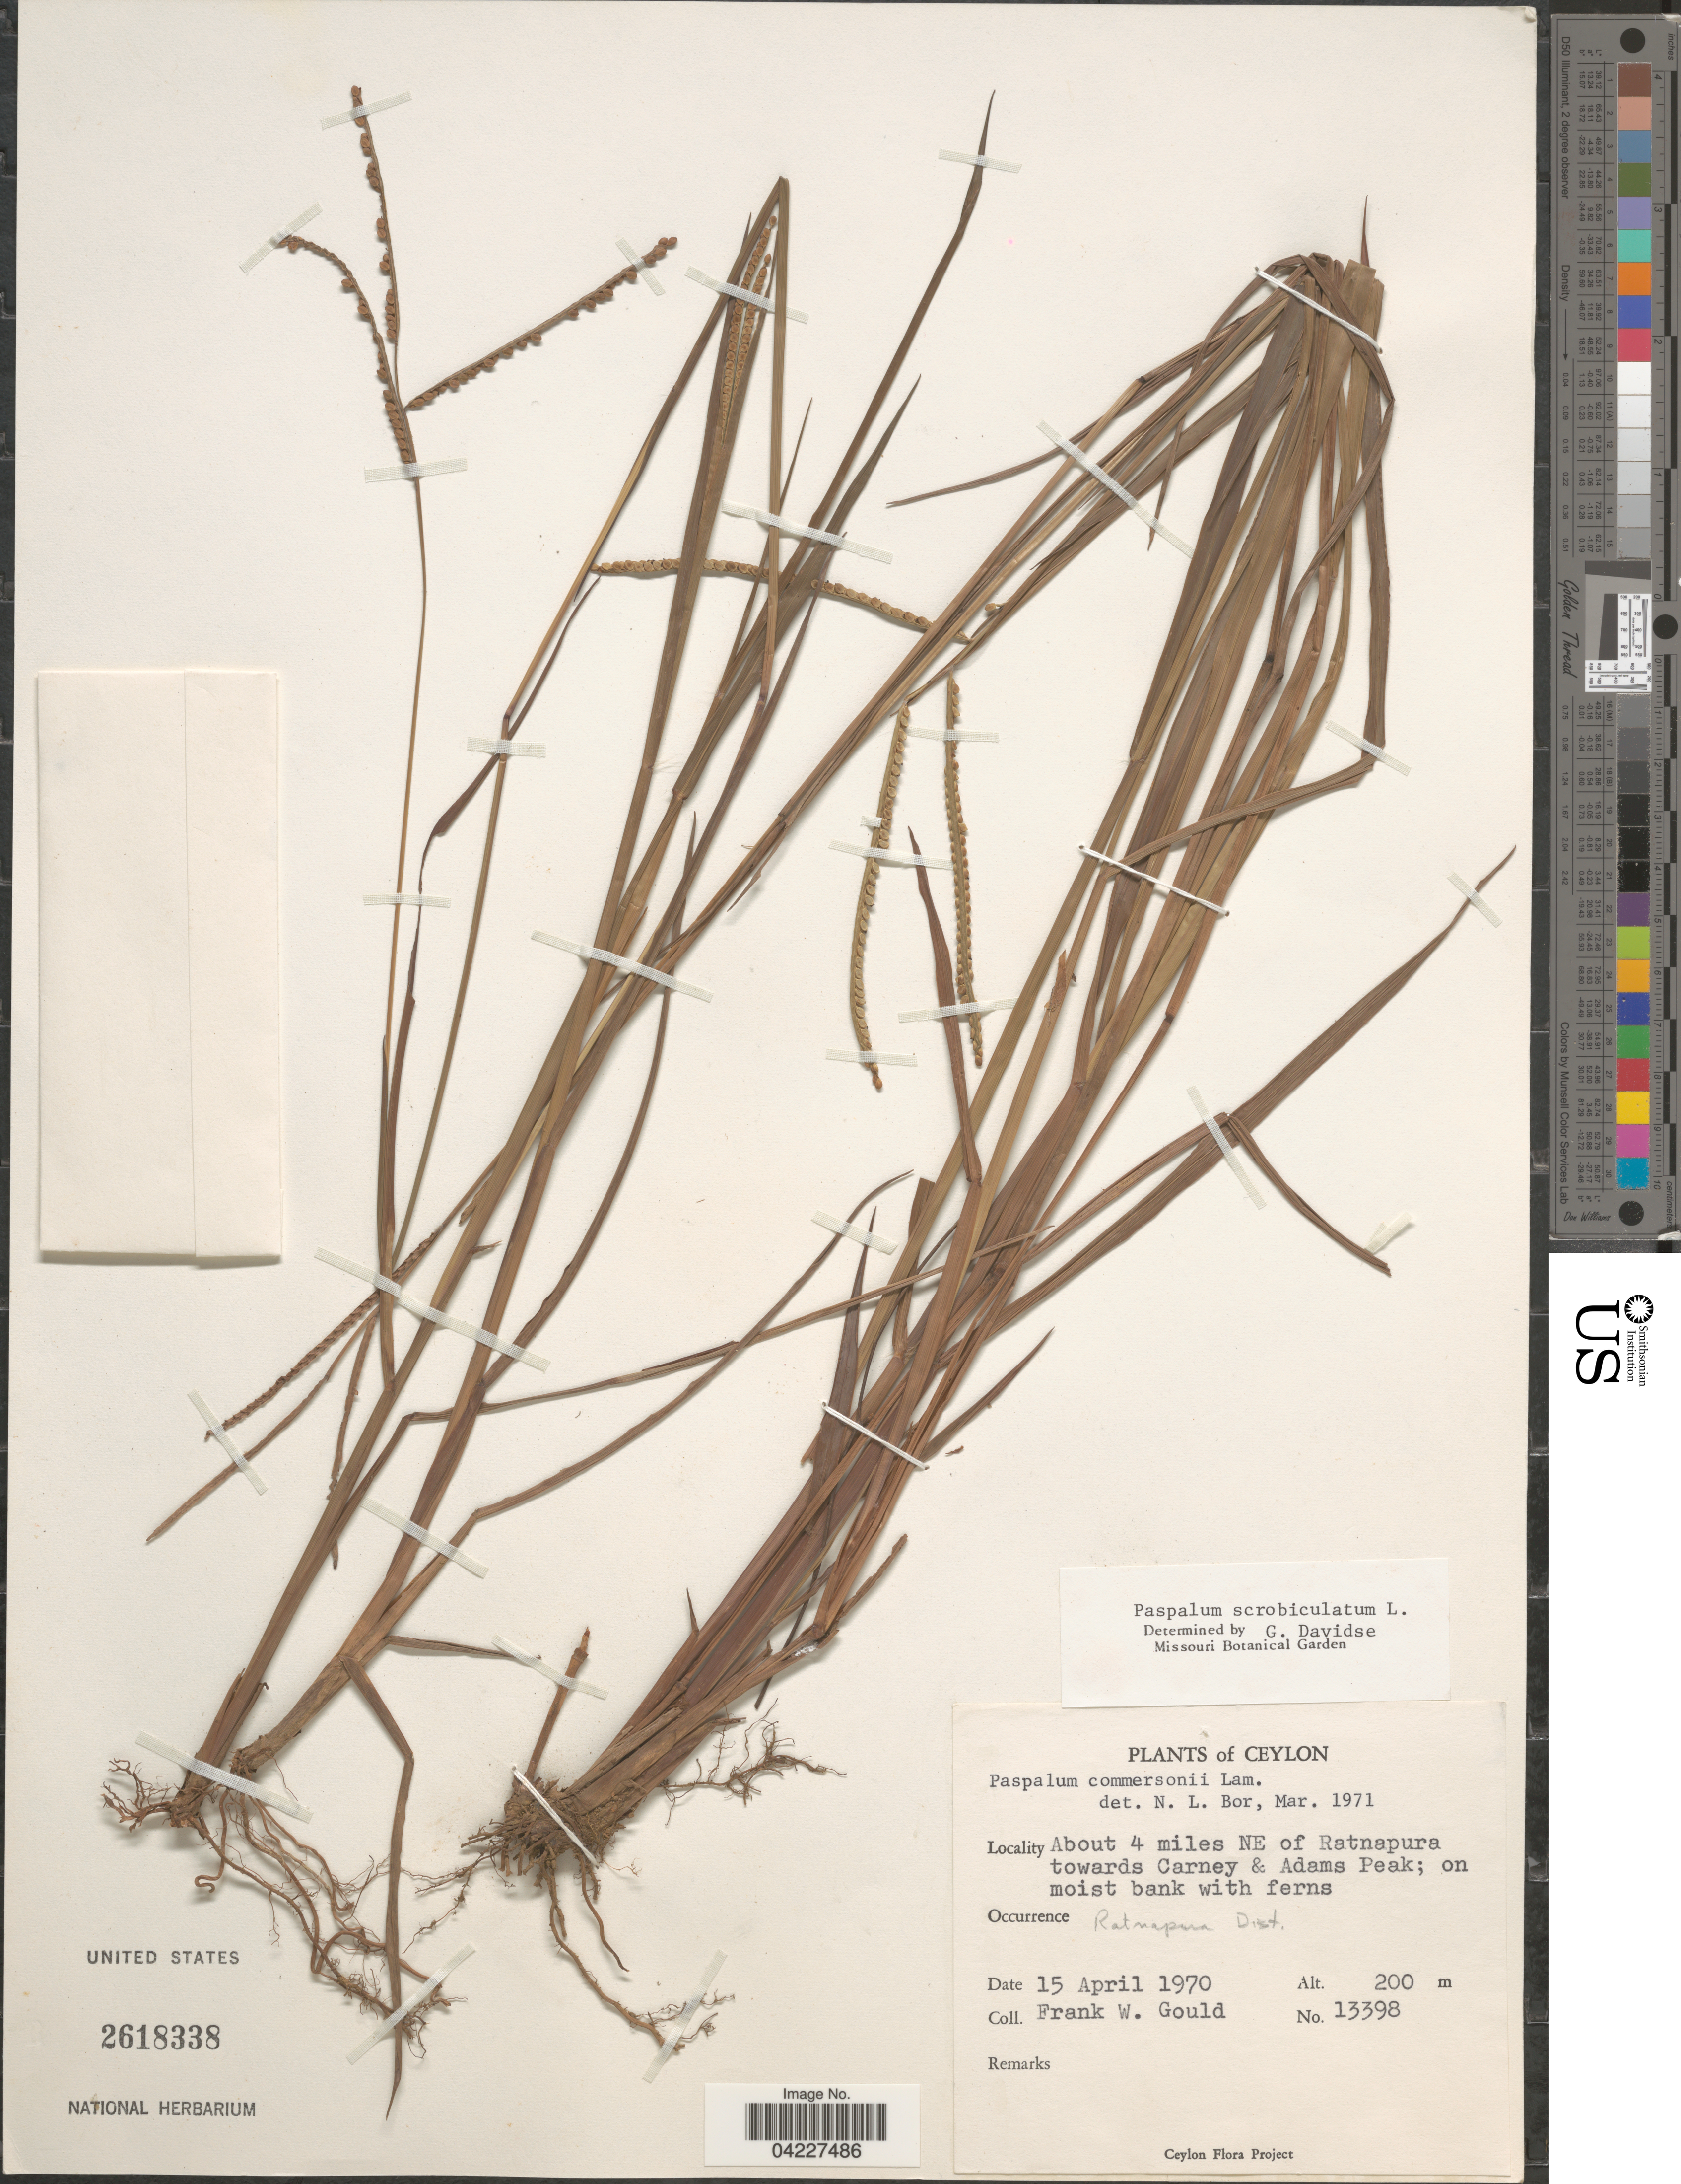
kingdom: Plantae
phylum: Tracheophyta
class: Liliopsida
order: Poales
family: Poaceae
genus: Paspalum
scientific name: Paspalum scrobiculatum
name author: L.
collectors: F. W. Gould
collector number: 13398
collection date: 1970-04-15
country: Sri Lanka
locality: Ceylon. About 4 miles NE of Ratnapura towards Carney & Adams Peak. Ratnapura Dist.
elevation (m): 200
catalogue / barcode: US 2618338